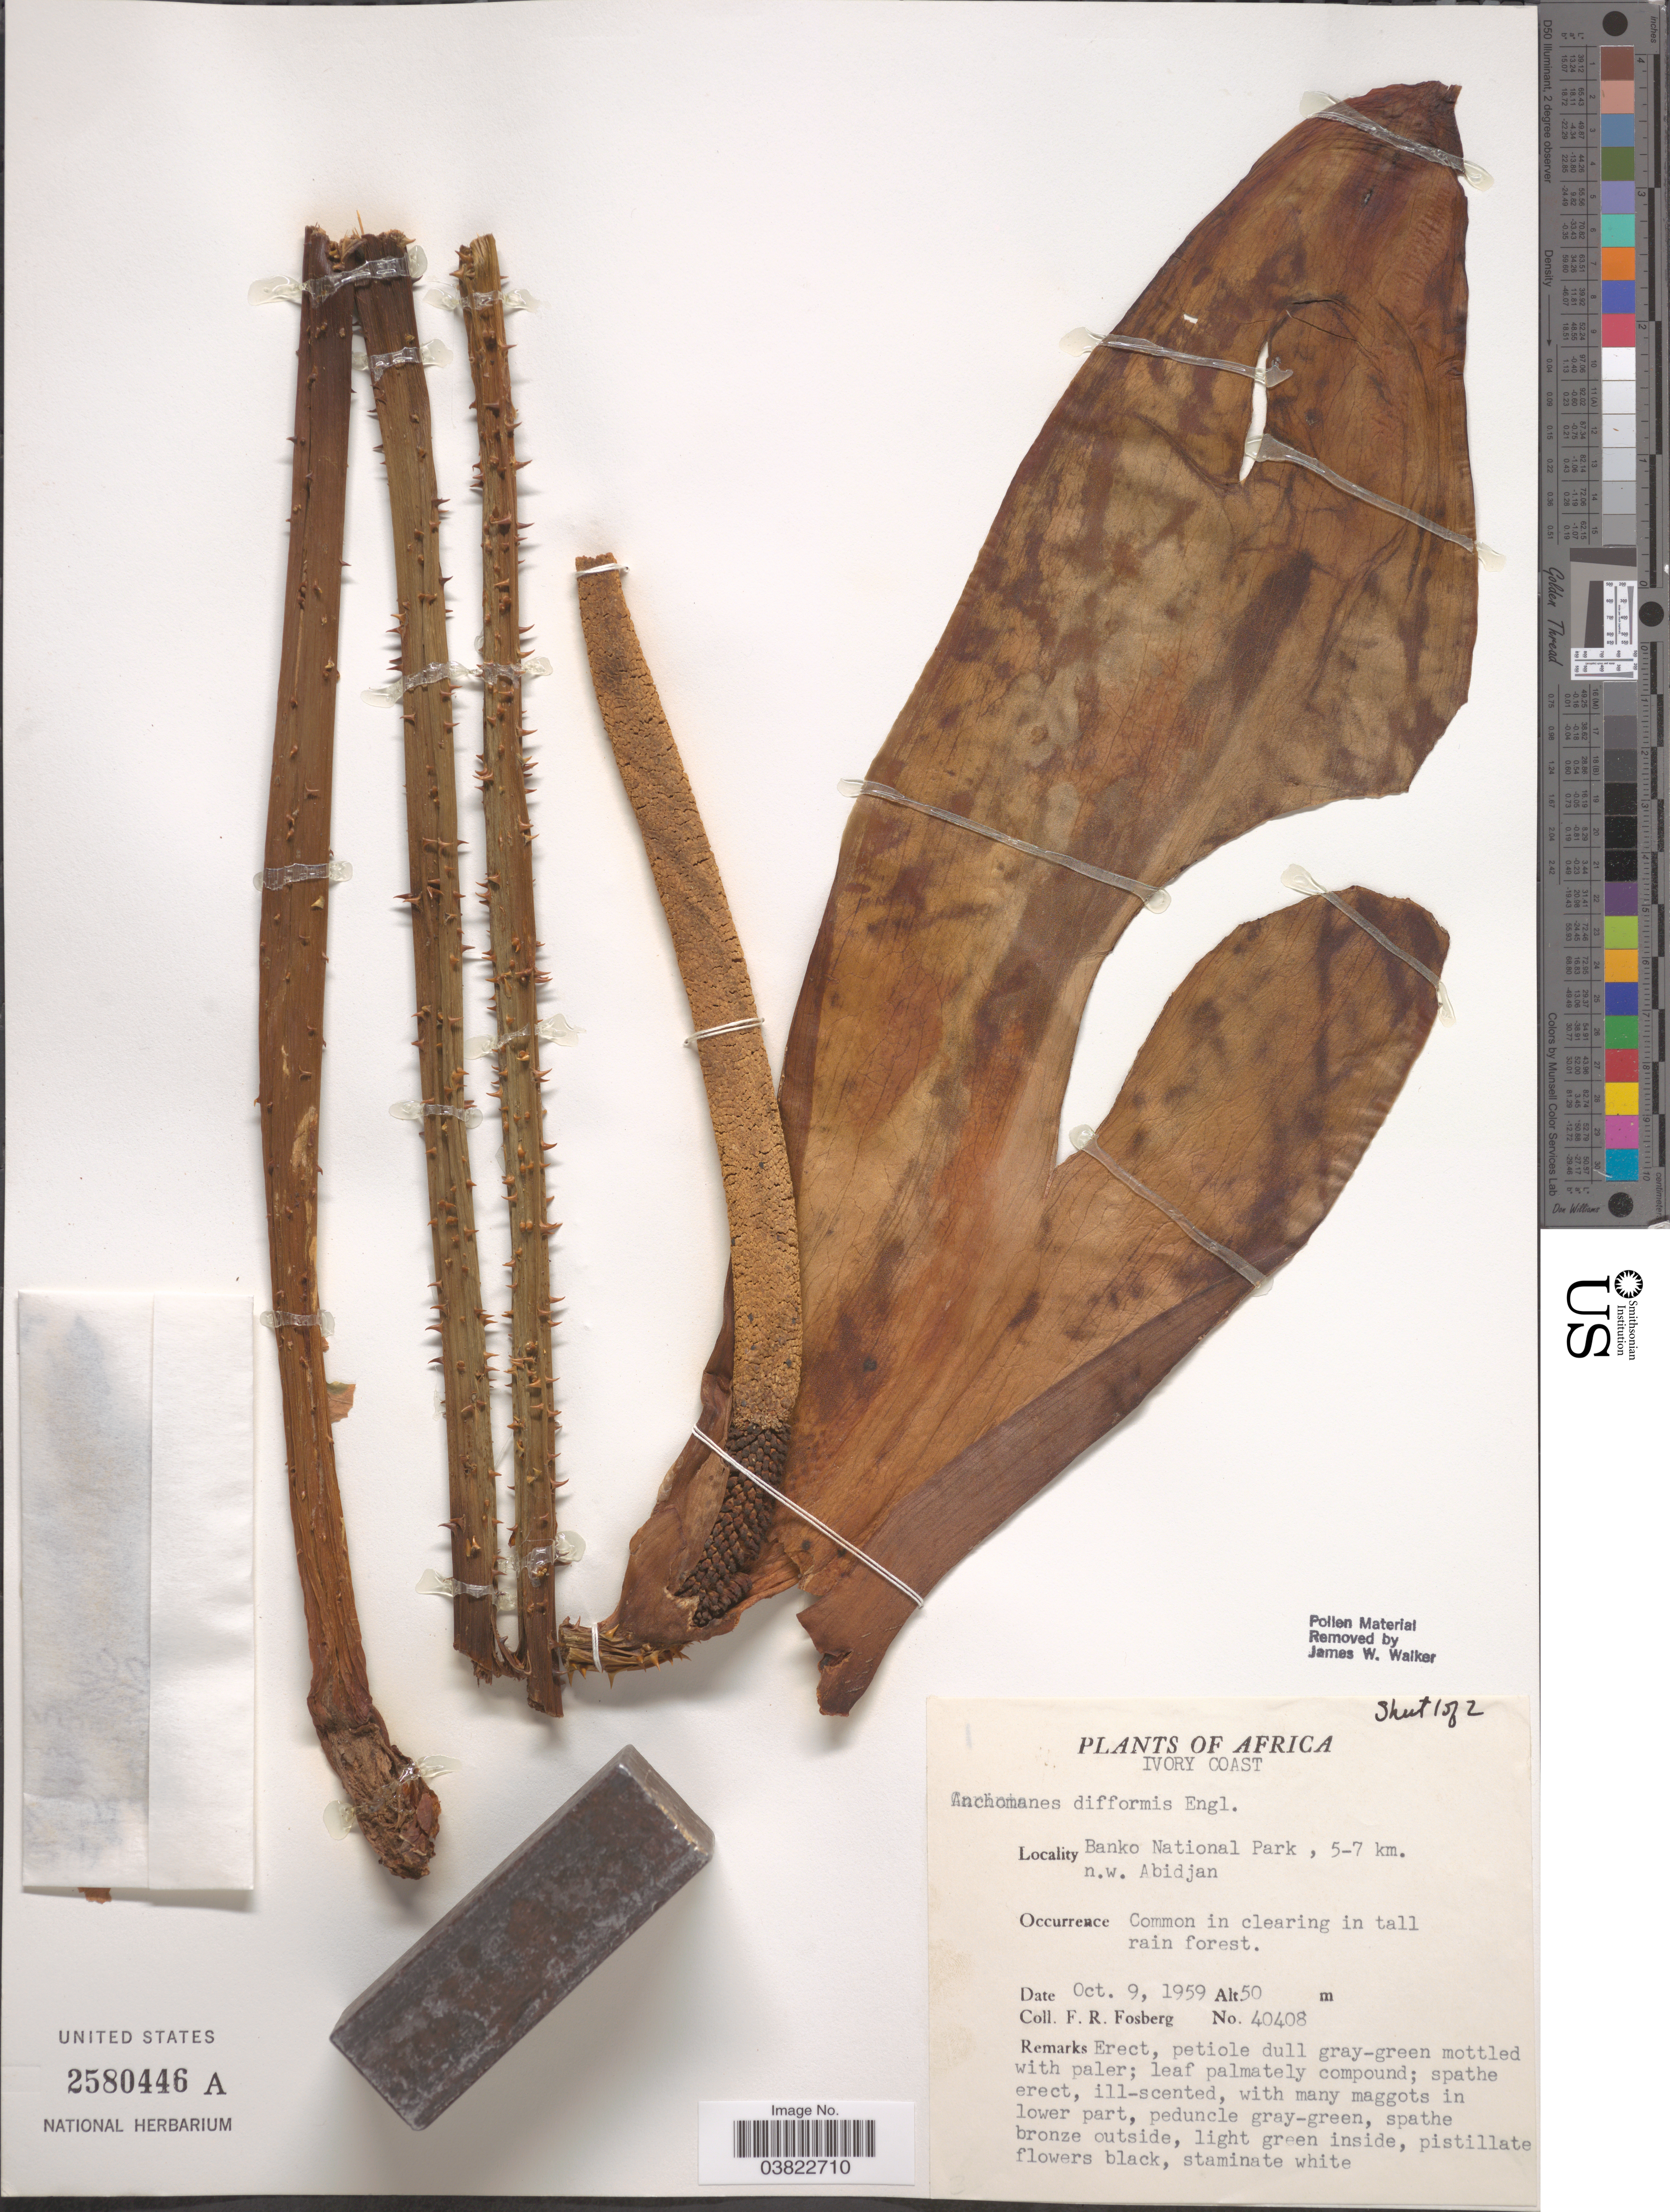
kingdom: Plantae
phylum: Tracheophyta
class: Liliopsida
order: Alismatales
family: Araceae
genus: Anchomanes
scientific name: Anchomanes difformis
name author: (Blume) Engl.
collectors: F. R. Fosberg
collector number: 40408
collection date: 1959-10-09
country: Ivory Coast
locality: Banko National Park, 5-7 km. n.w. Abidjan.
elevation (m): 50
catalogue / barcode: US 2580446A